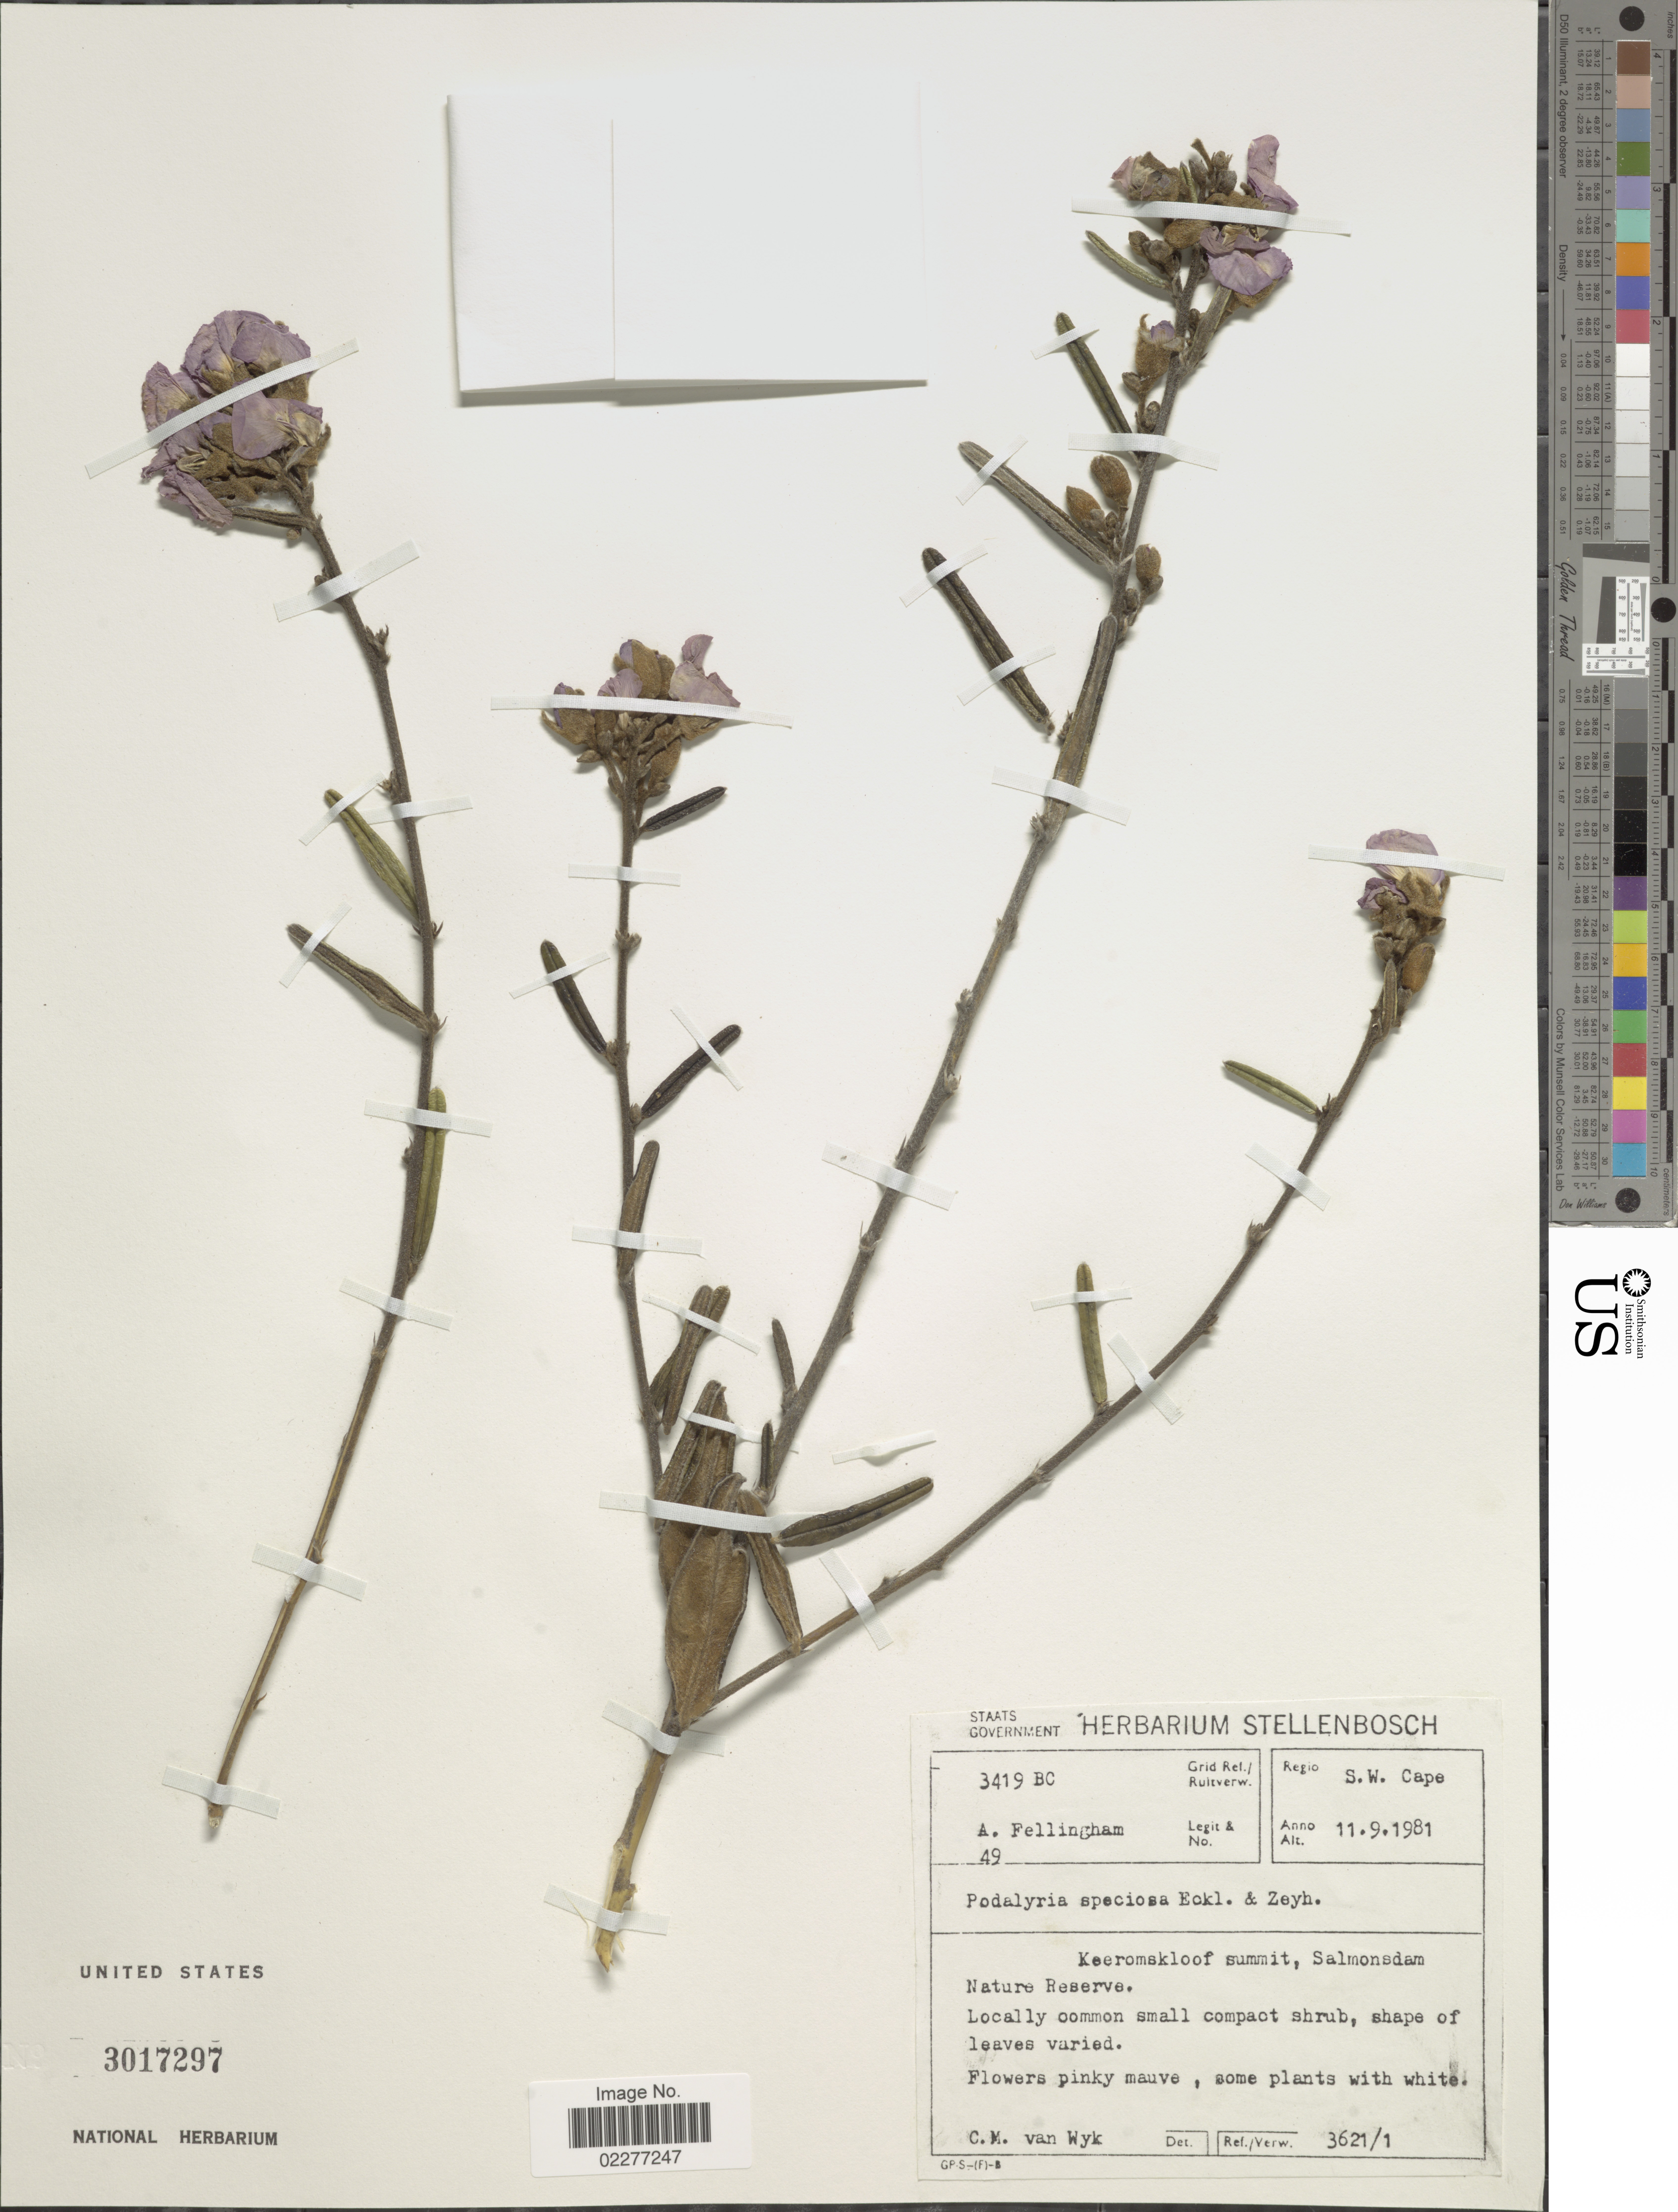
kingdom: Plantae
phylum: Tracheophyta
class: Magnoliopsida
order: Fabales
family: Fabaceae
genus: Podalyria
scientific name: Podalyria speciosa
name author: Eckl. & Zeyh.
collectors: A. Fellingham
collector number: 49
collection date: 1981-09-11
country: South Africa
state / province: Western Cape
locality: Regio S.W. Cape, Keeromskloof summit, Salmondsdam Nature Reserve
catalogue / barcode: US 3017297